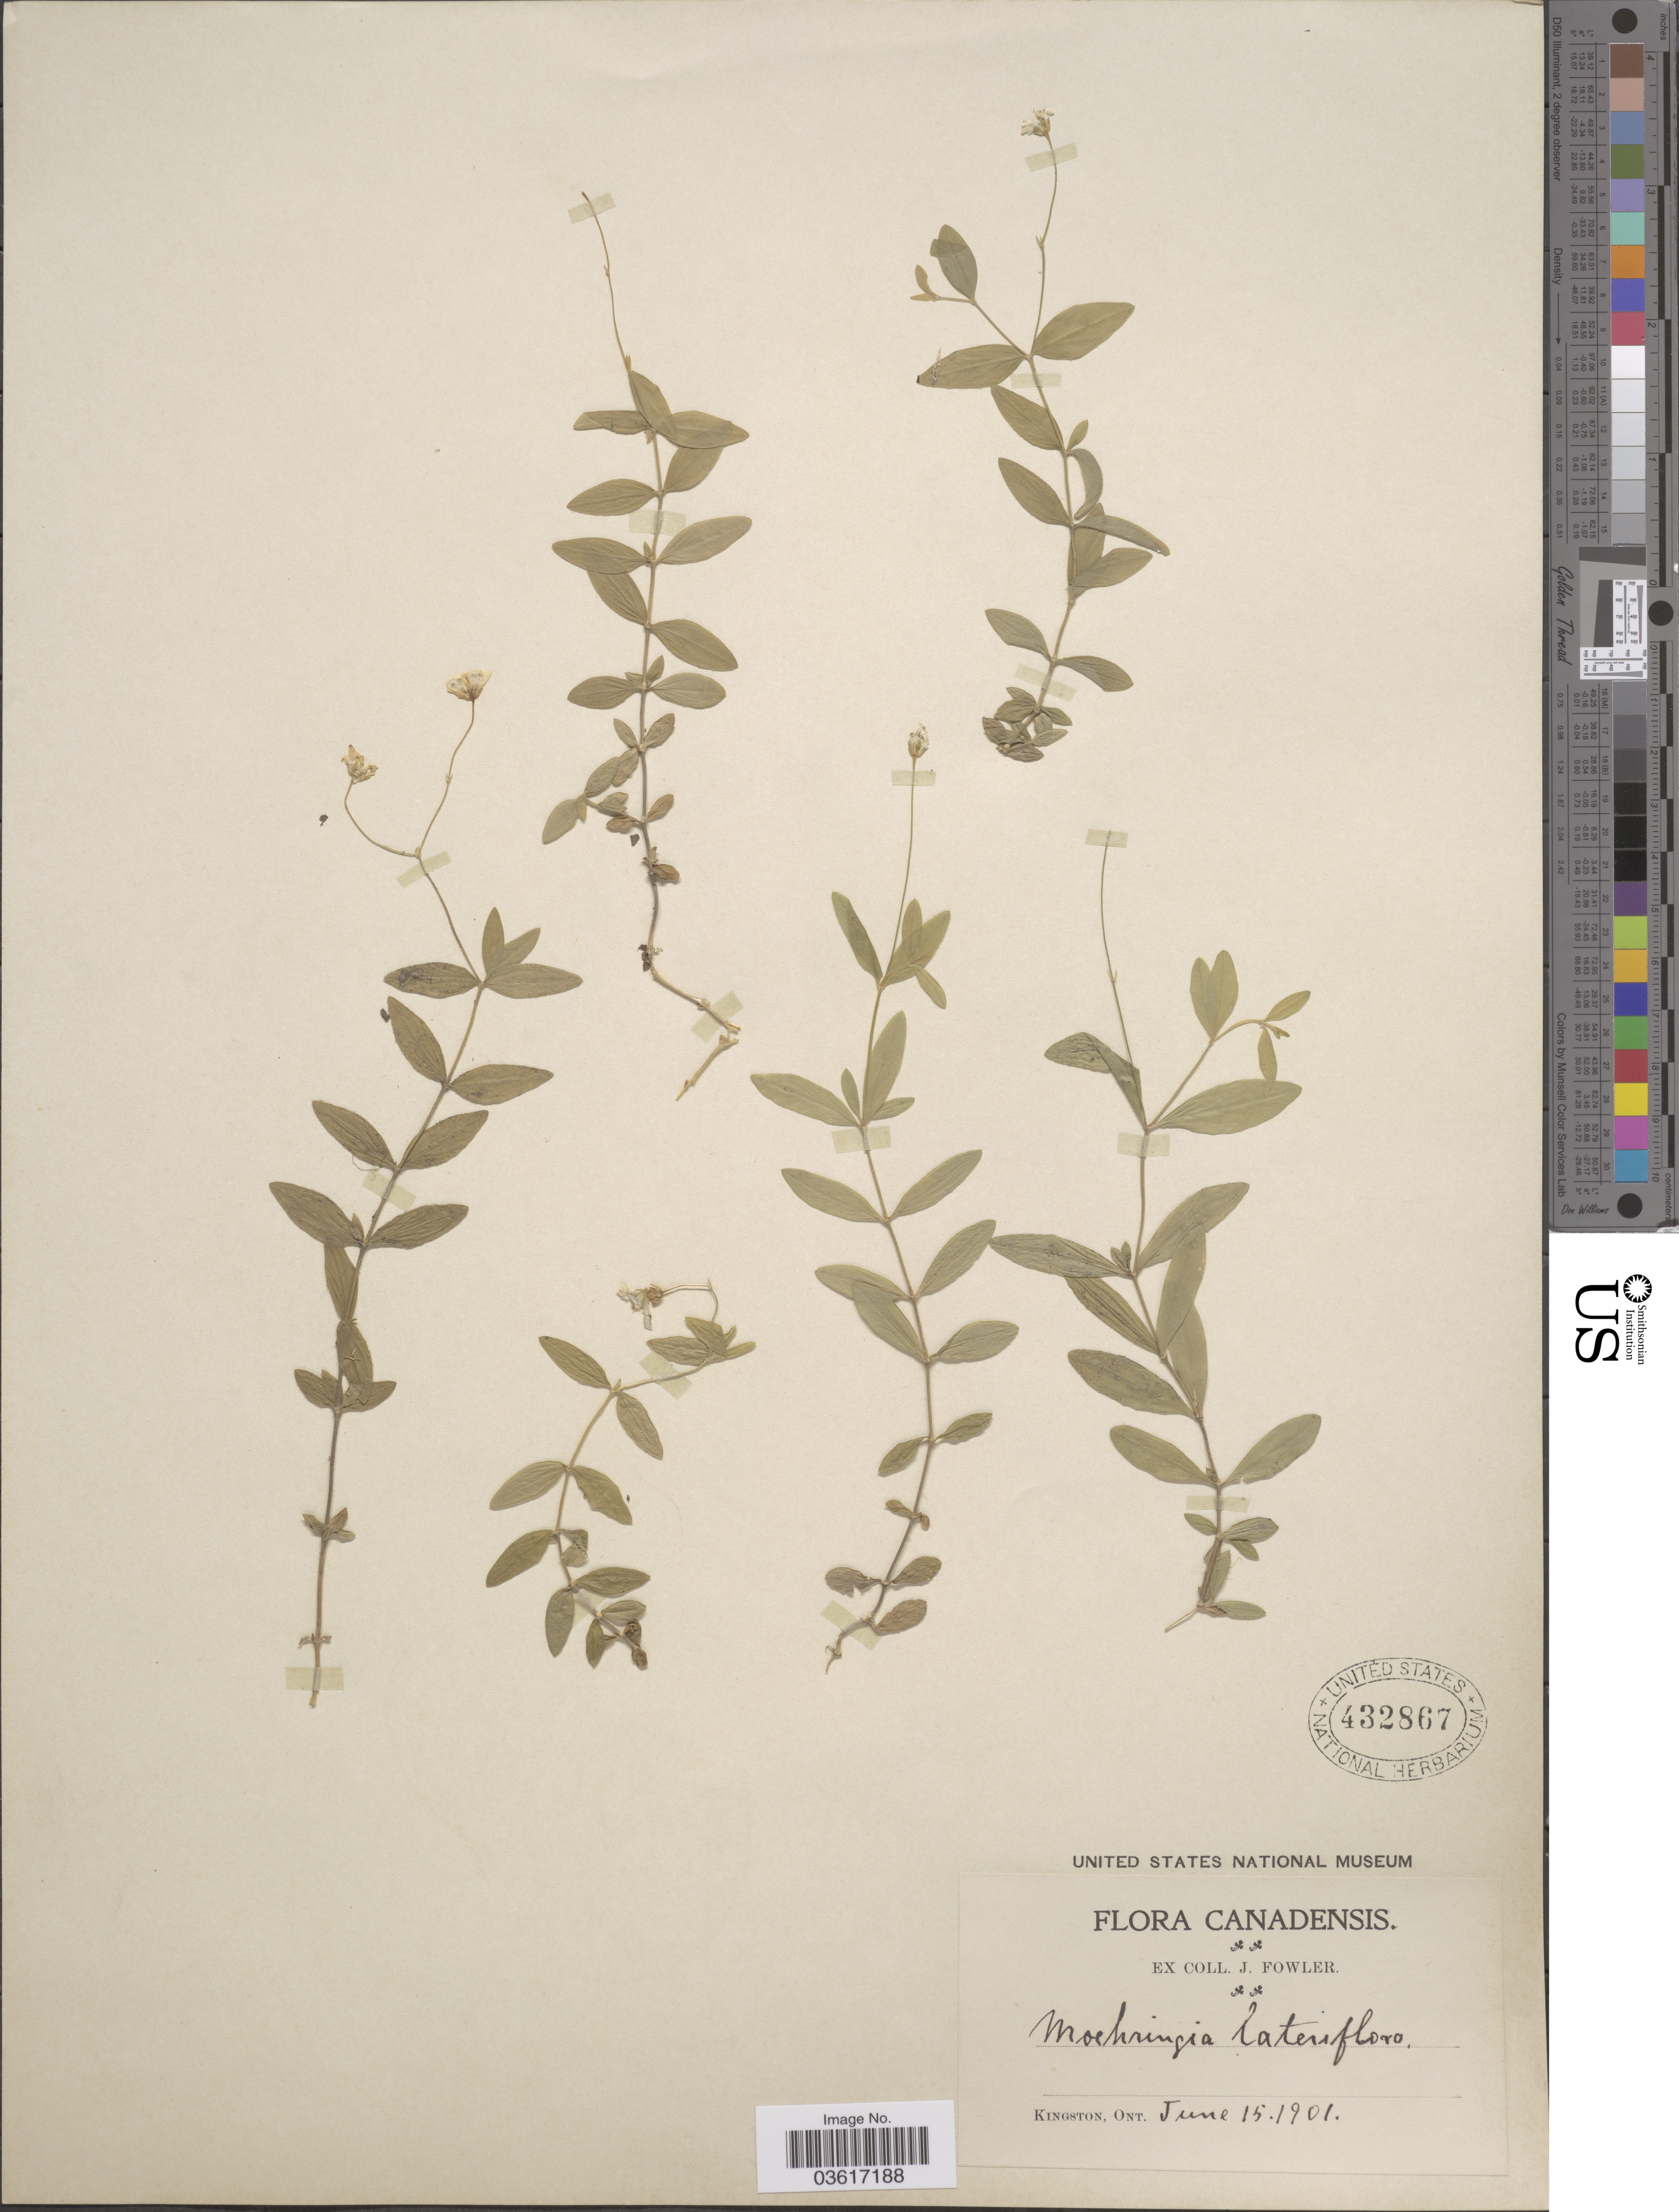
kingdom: Plantae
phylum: Tracheophyta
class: Magnoliopsida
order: Caryophyllales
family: Caryophyllaceae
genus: Moehringia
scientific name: Moehringia lateriflora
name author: (L.) Fenzl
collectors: J. Fowler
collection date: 1901-06-05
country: Canada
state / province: Ontario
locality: Kingston.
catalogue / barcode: US 432867